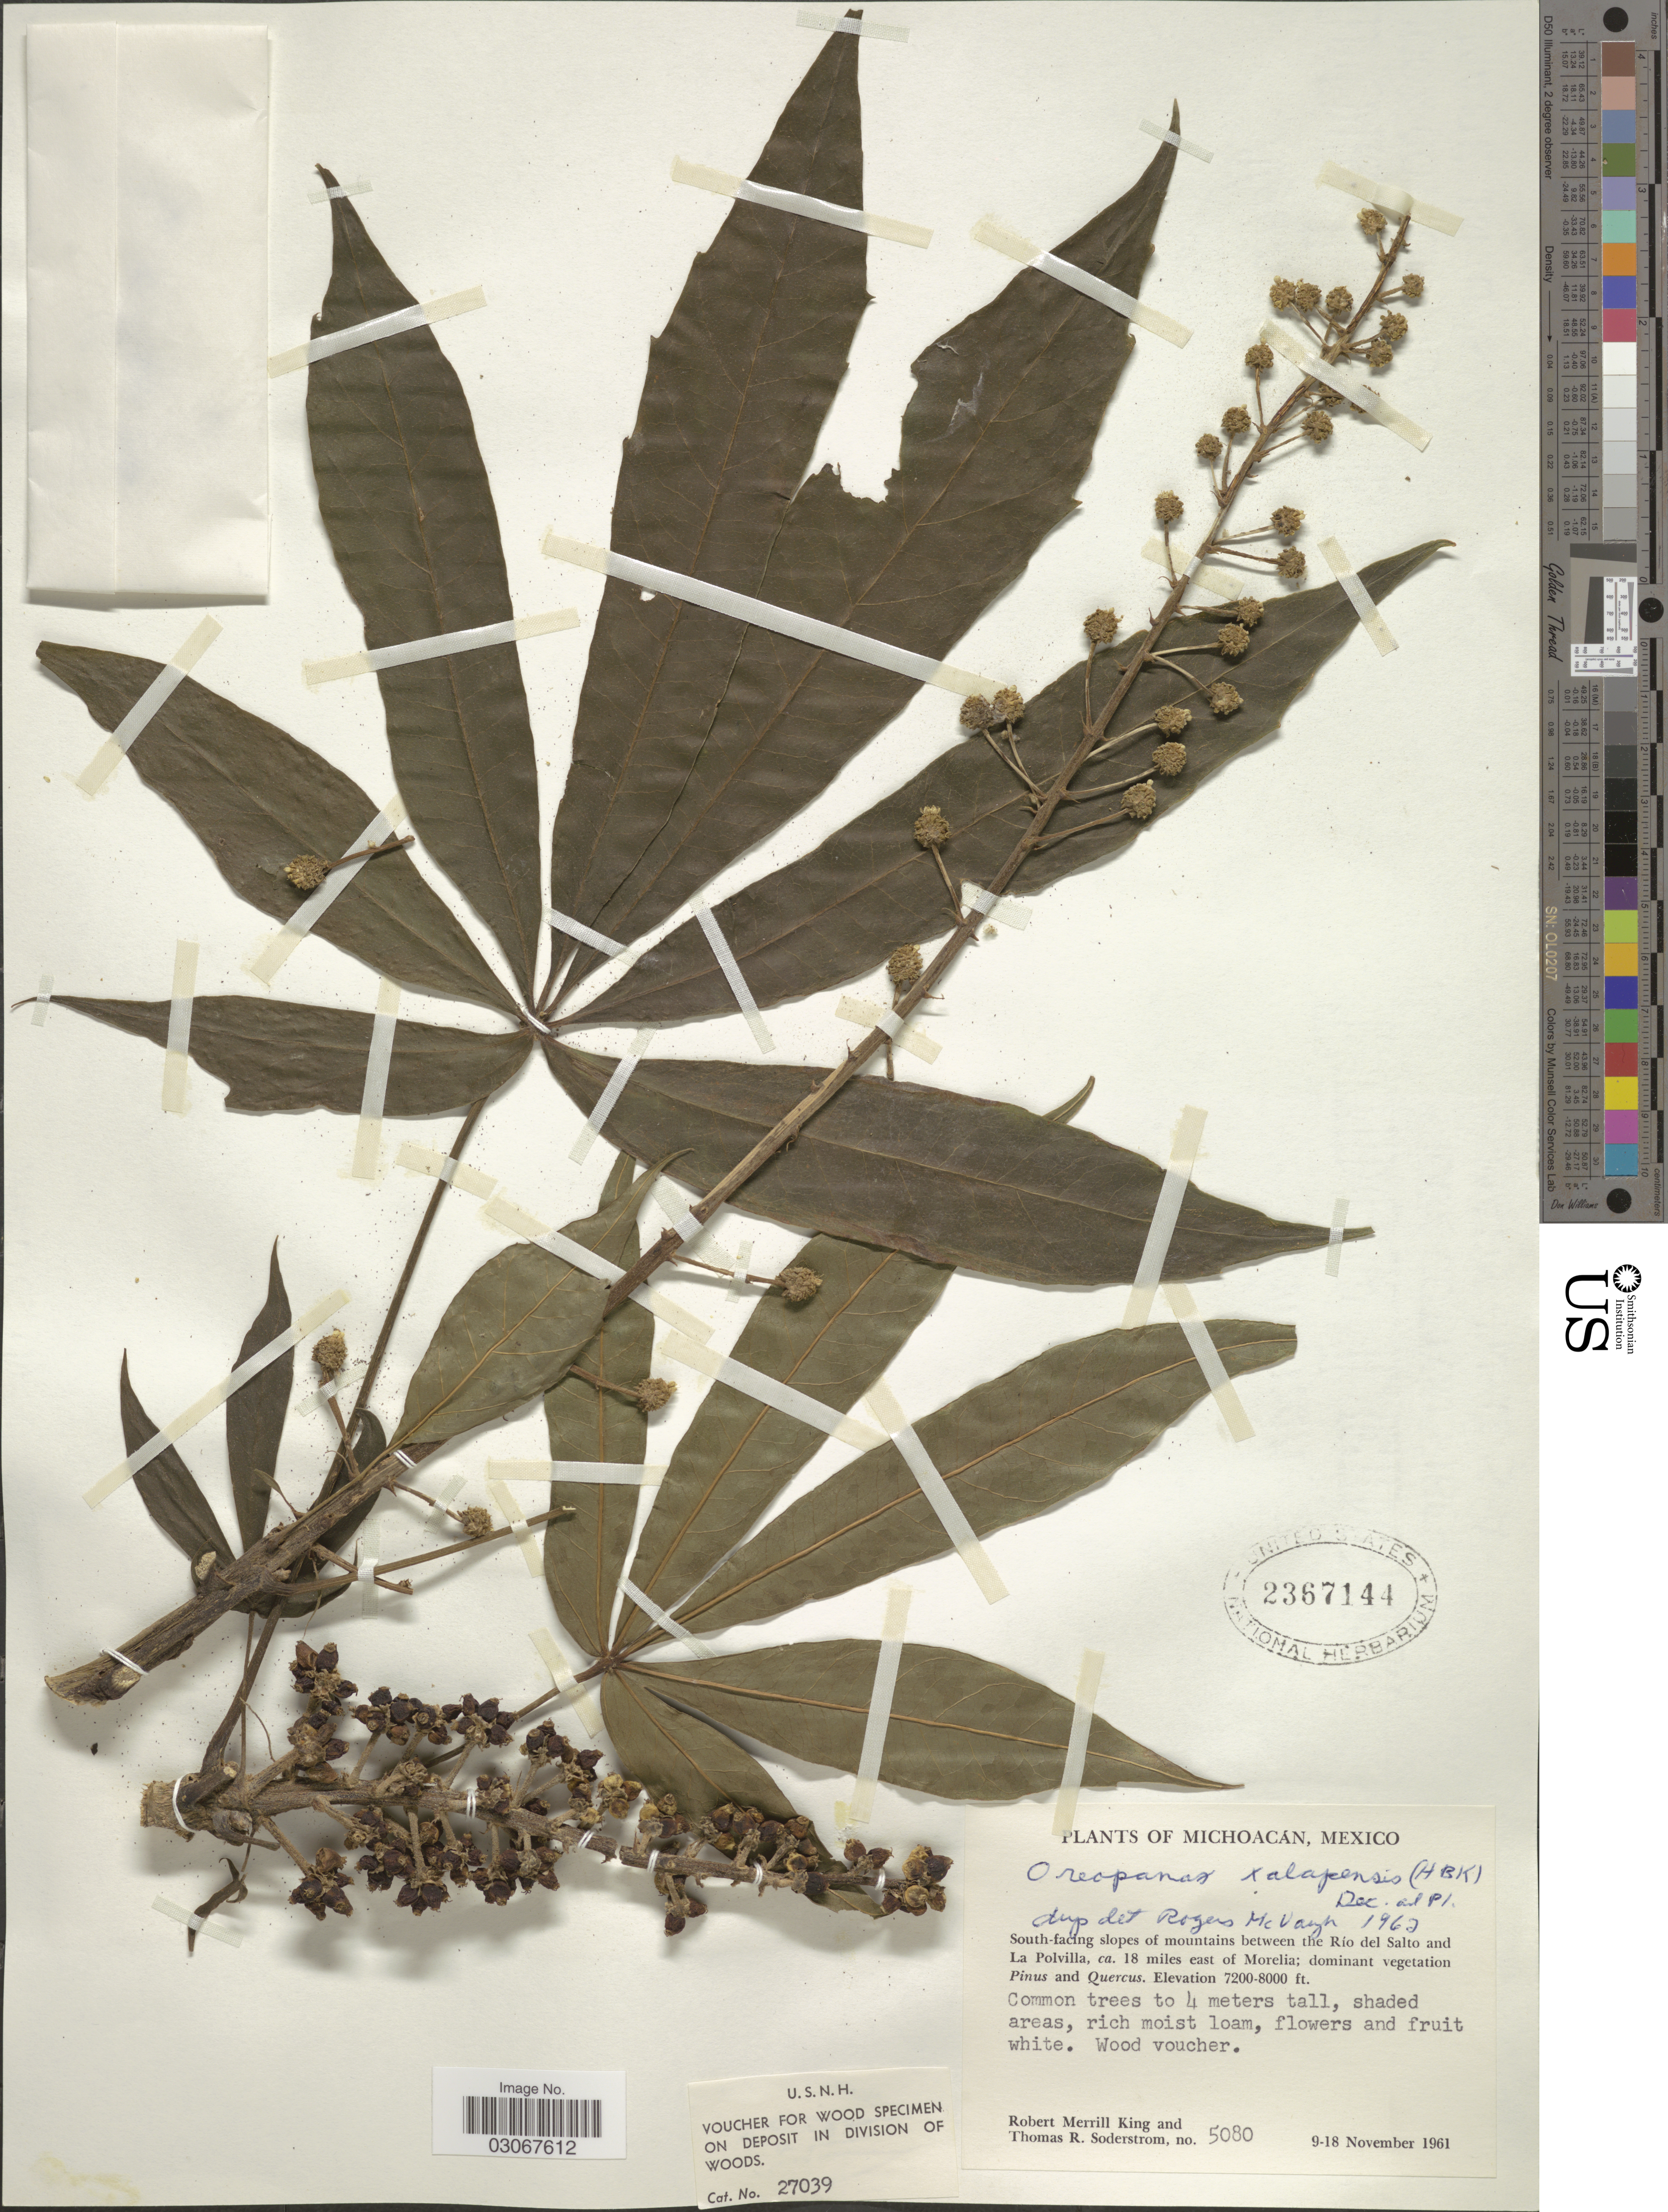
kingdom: Plantae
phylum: Tracheophyta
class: Magnoliopsida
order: Apiales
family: Araliaceae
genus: Oreopanax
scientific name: Oreopanax xalapensis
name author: (Kunth) Decne. & Planch.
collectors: R. M. King & T. R. Soderstrom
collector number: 5080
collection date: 1961-11-09/1961-11-18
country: Mexico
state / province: Michoacán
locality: South-facing slopes of mountains between the Río del Salto and La Polvilla, ca. 18 miles east of Morelia.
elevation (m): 2195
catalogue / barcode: US 2367144